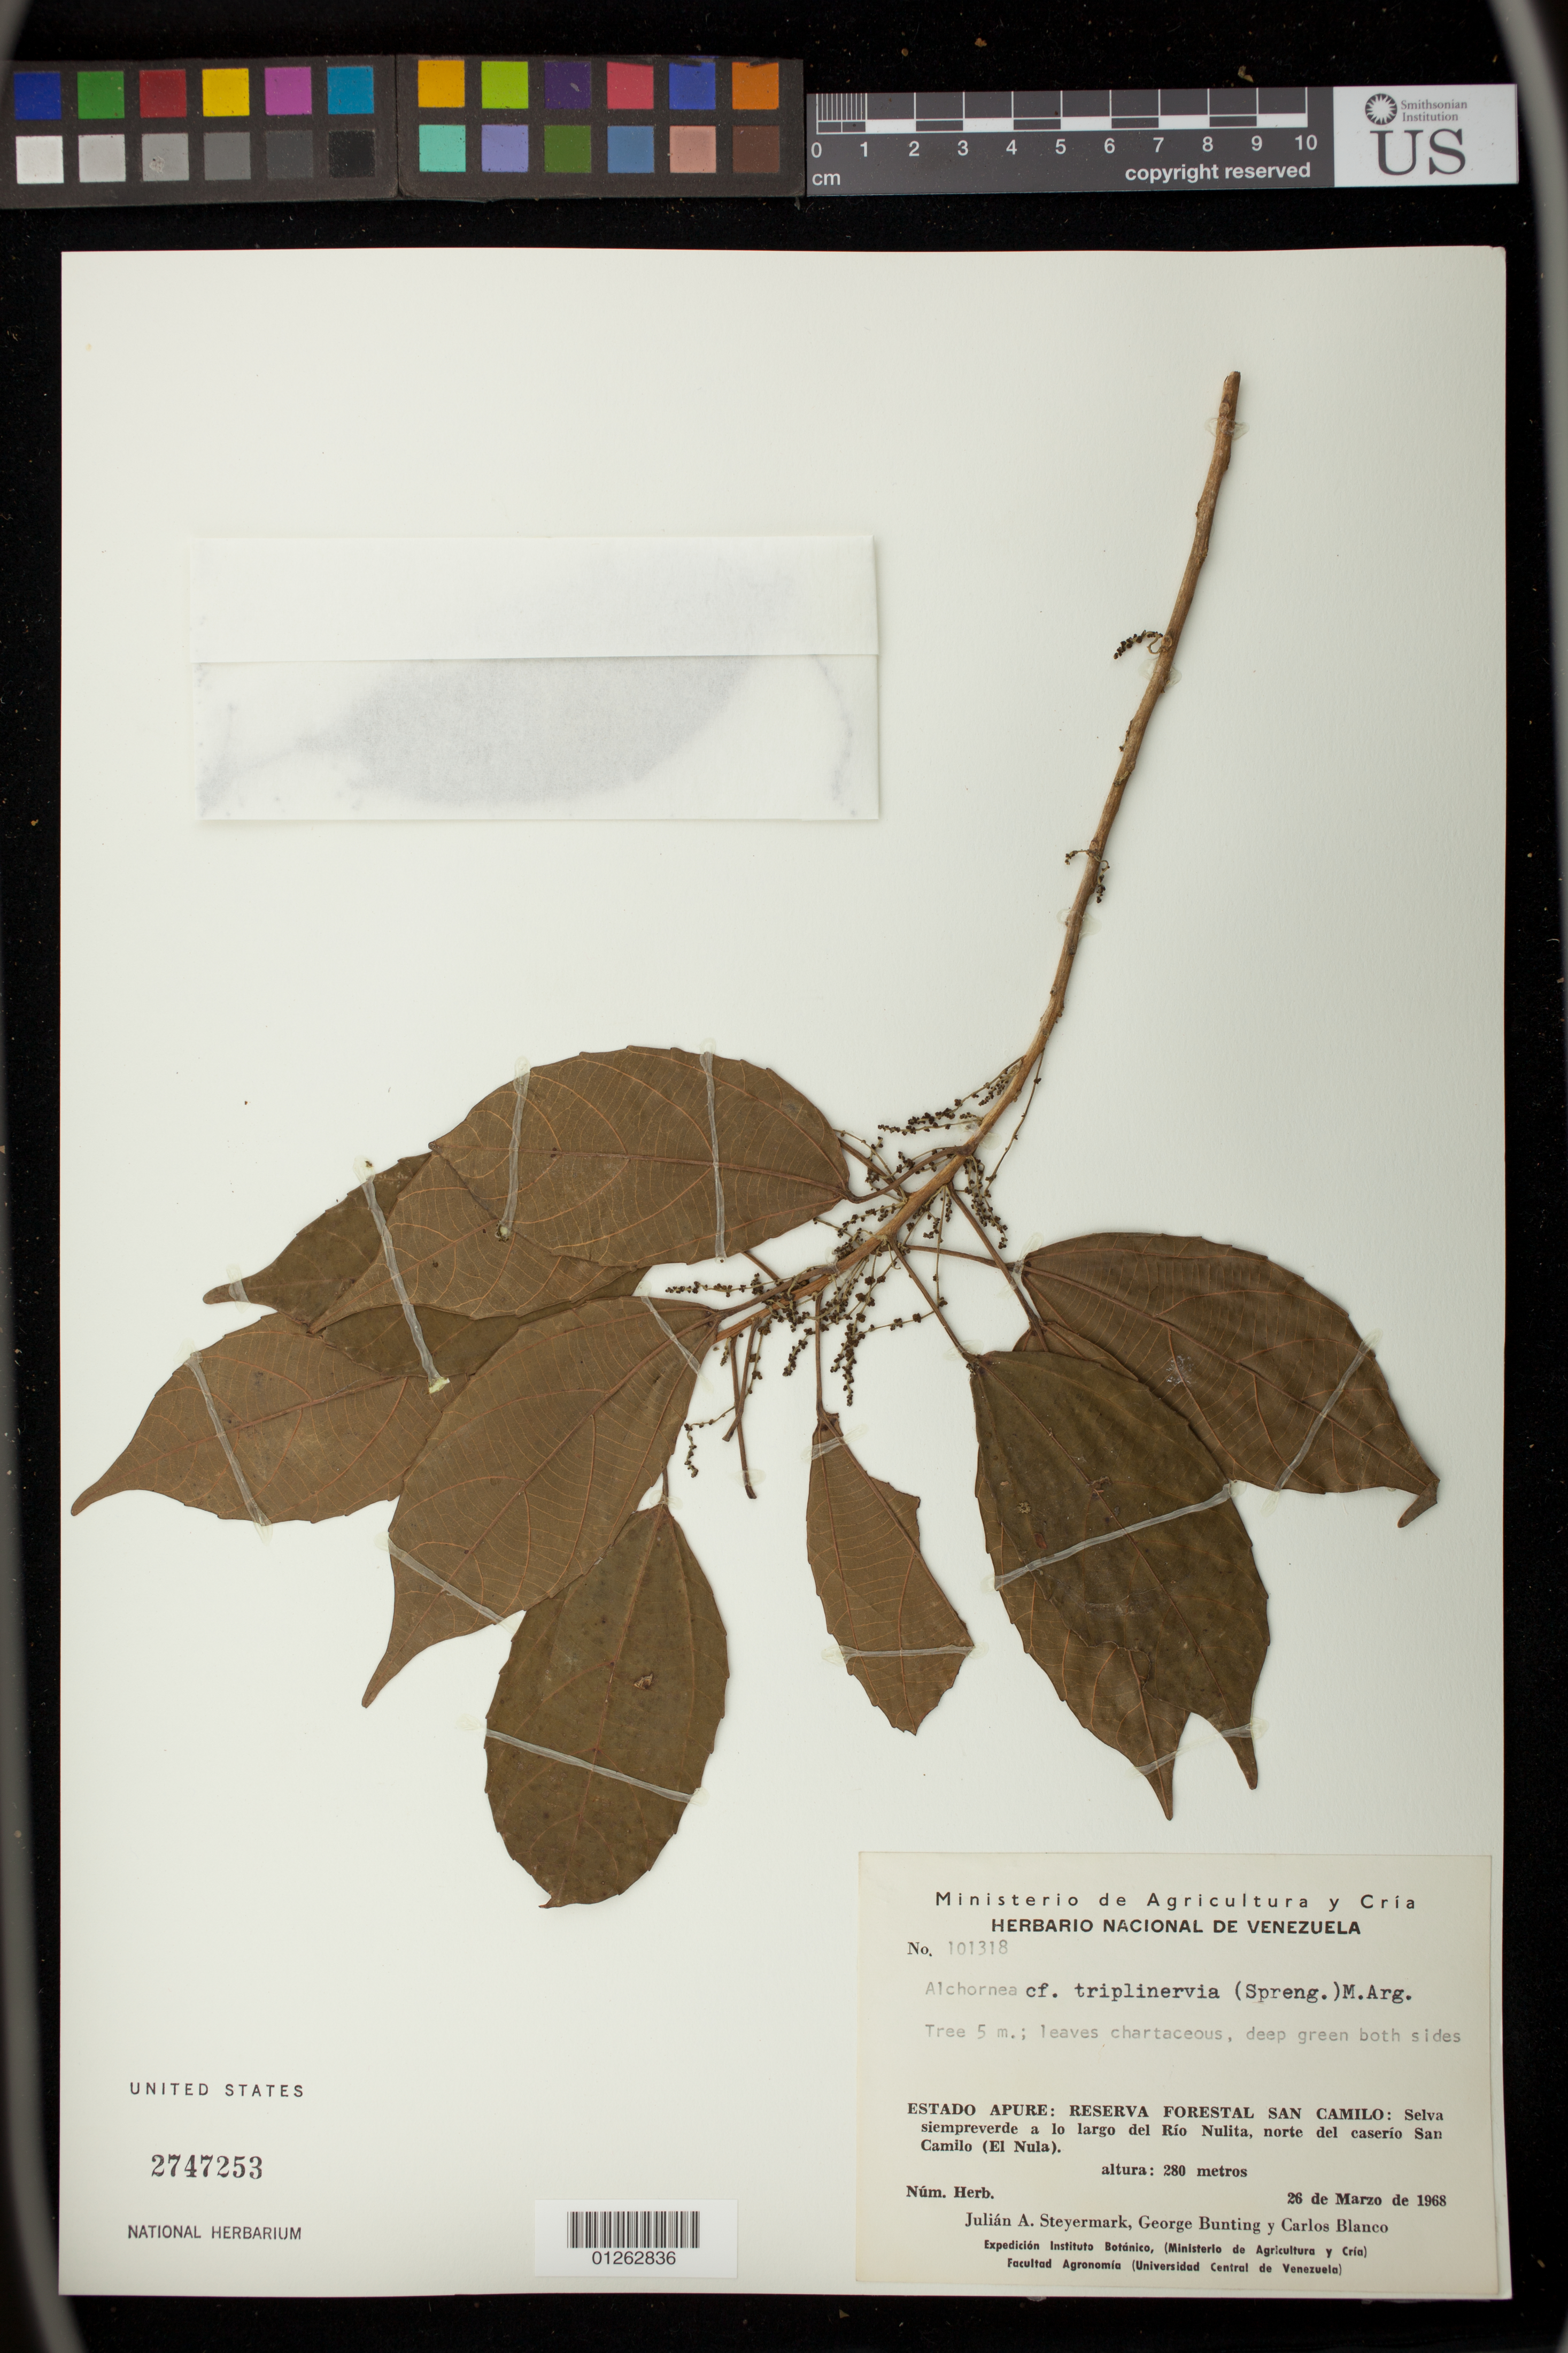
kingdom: Plantae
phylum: Tracheophyta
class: Magnoliopsida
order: Malpighiales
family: Euphorbiaceae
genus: Alchornea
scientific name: Alchornea triplinervia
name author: (Spreng.) Müll. Arg.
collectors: J. Steyermark, G. S. Bunting & C. A. Blanco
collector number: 101318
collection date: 1968-03-26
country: Venezuela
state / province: Apure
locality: Reserva Forestal San Camilo: Selva siempreverde a lo largo del Rio Nulita, norte del caserio San Camilo (El Nula).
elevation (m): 280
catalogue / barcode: US 2747253